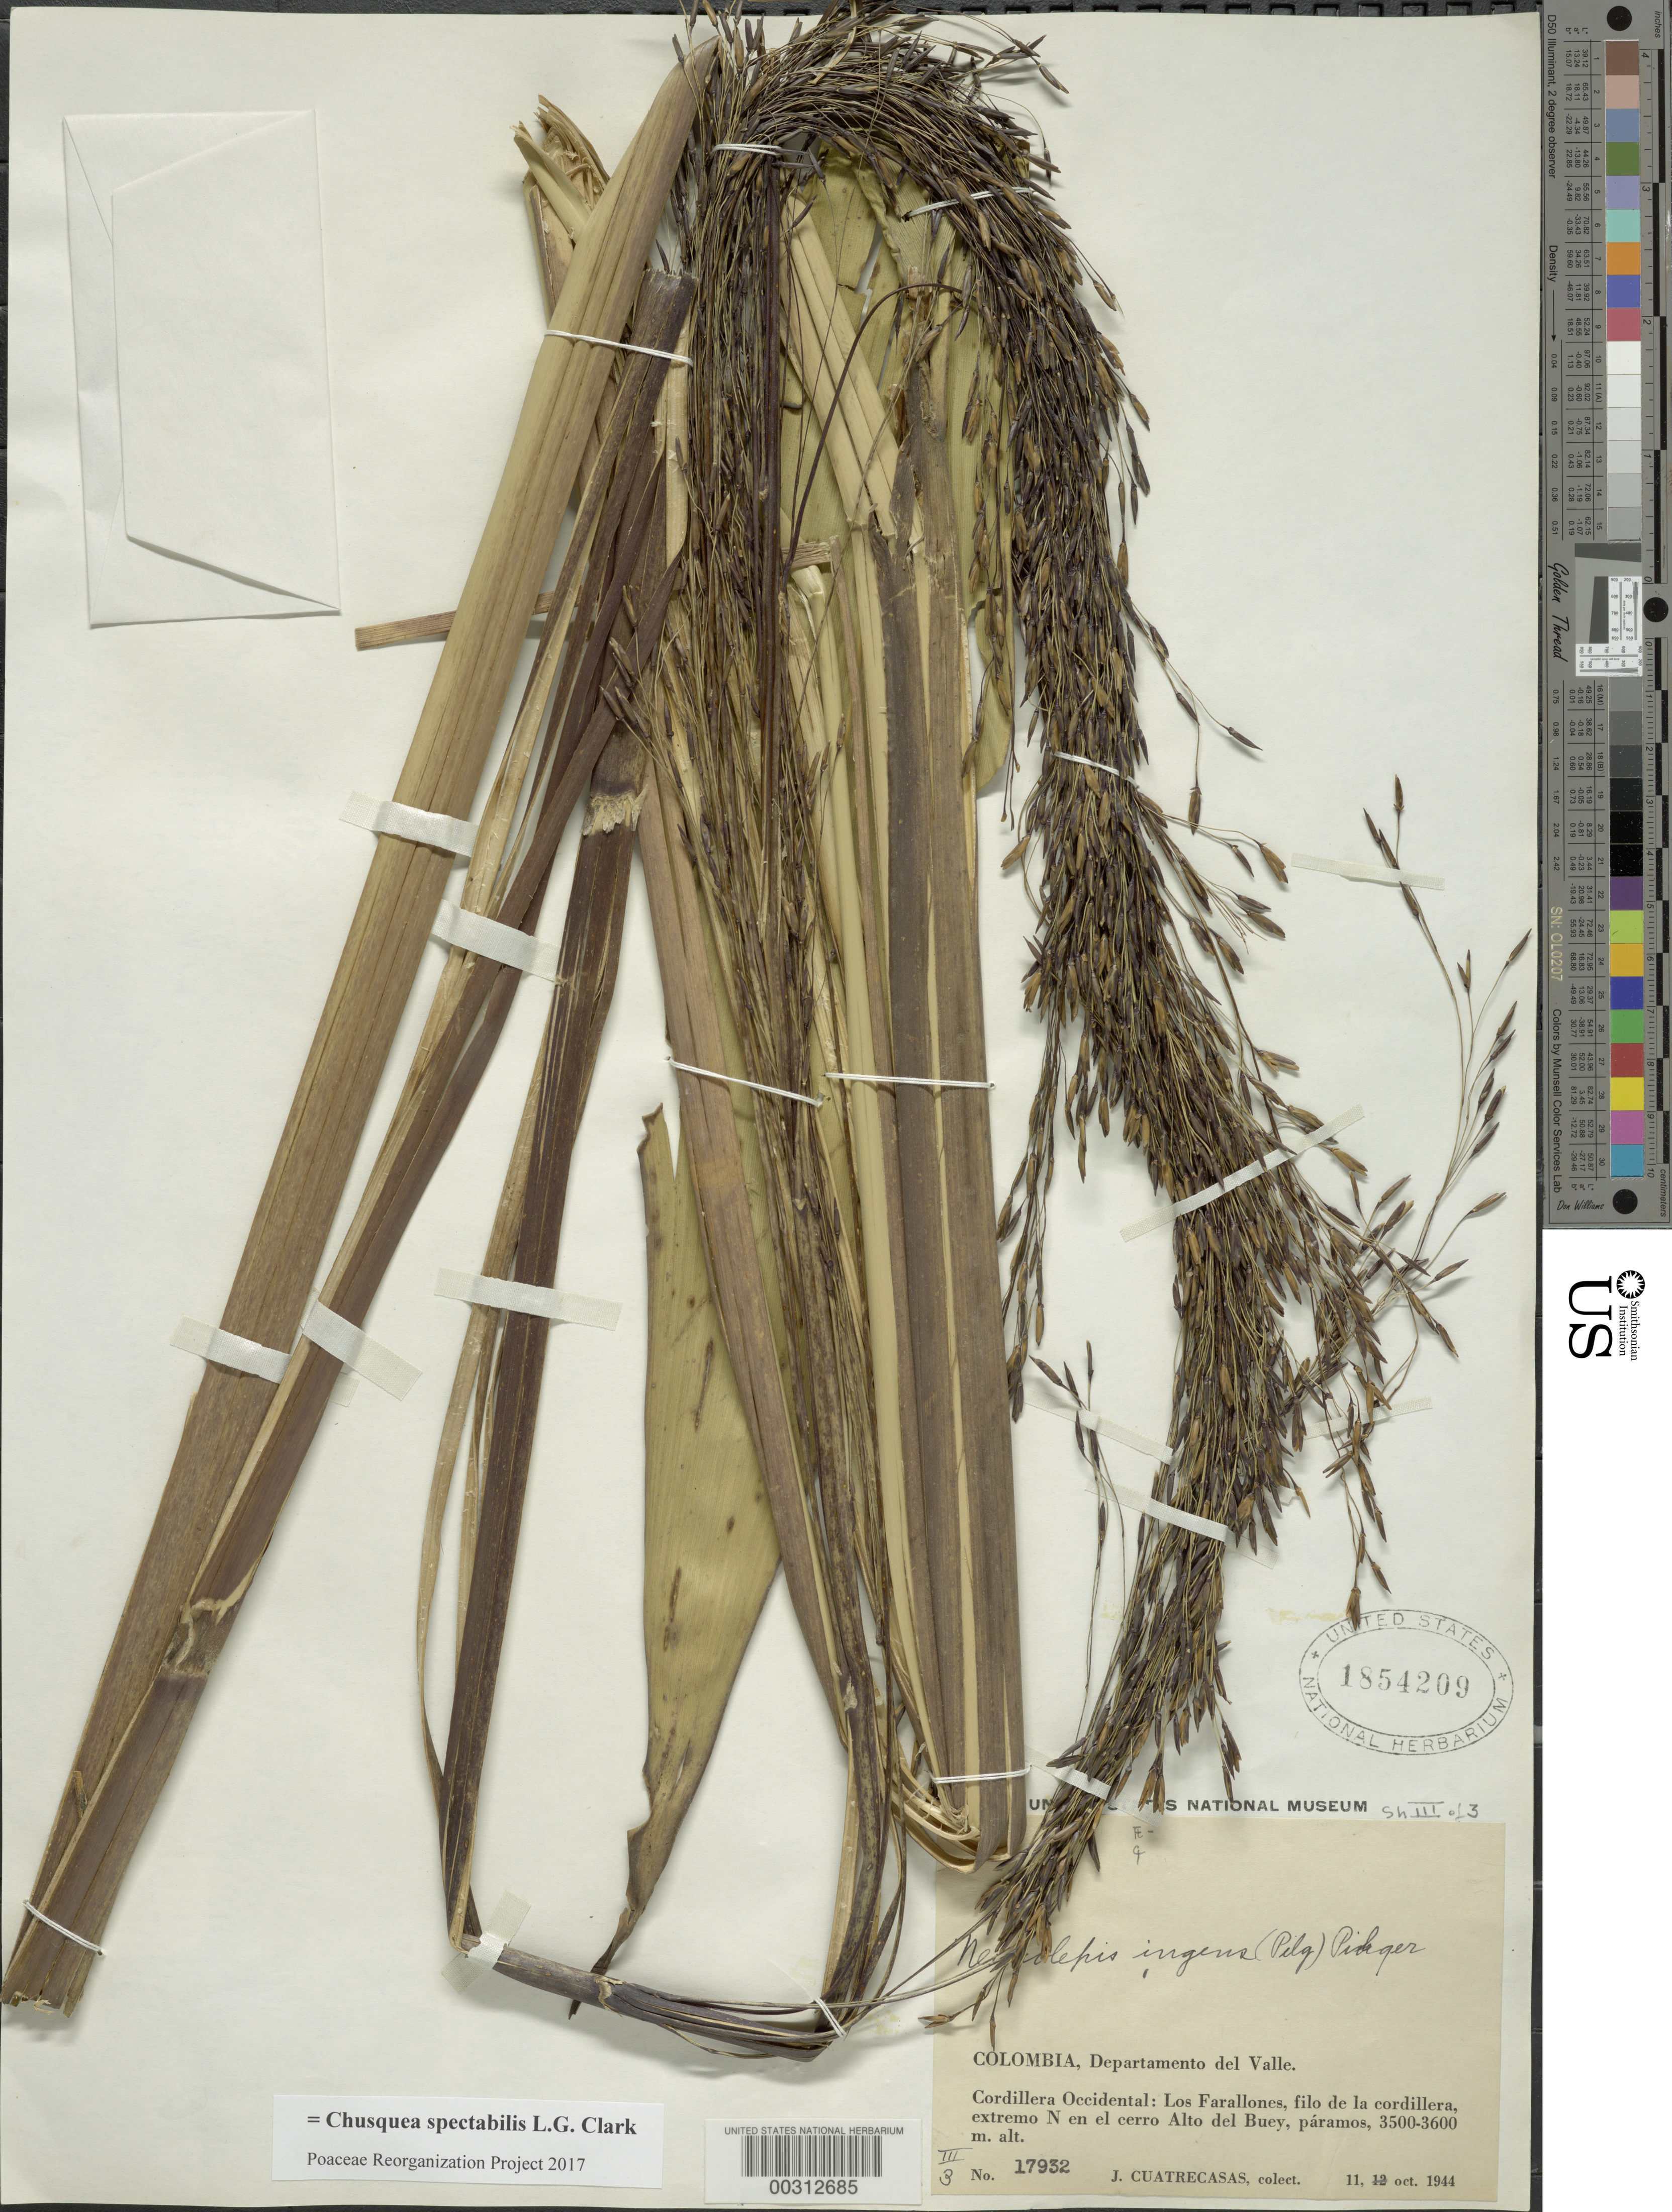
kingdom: Plantae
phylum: Tracheophyta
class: Liliopsida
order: Poales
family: Poaceae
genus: Chusquea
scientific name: Chusquea spectabilis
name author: L.G. Clark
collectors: J. Cuatrecasas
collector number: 17932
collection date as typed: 11 Oct 1944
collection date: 1944-10-11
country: Colombia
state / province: Cauca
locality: Los Farallones, Alto del Buey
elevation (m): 3500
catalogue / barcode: US 1854209